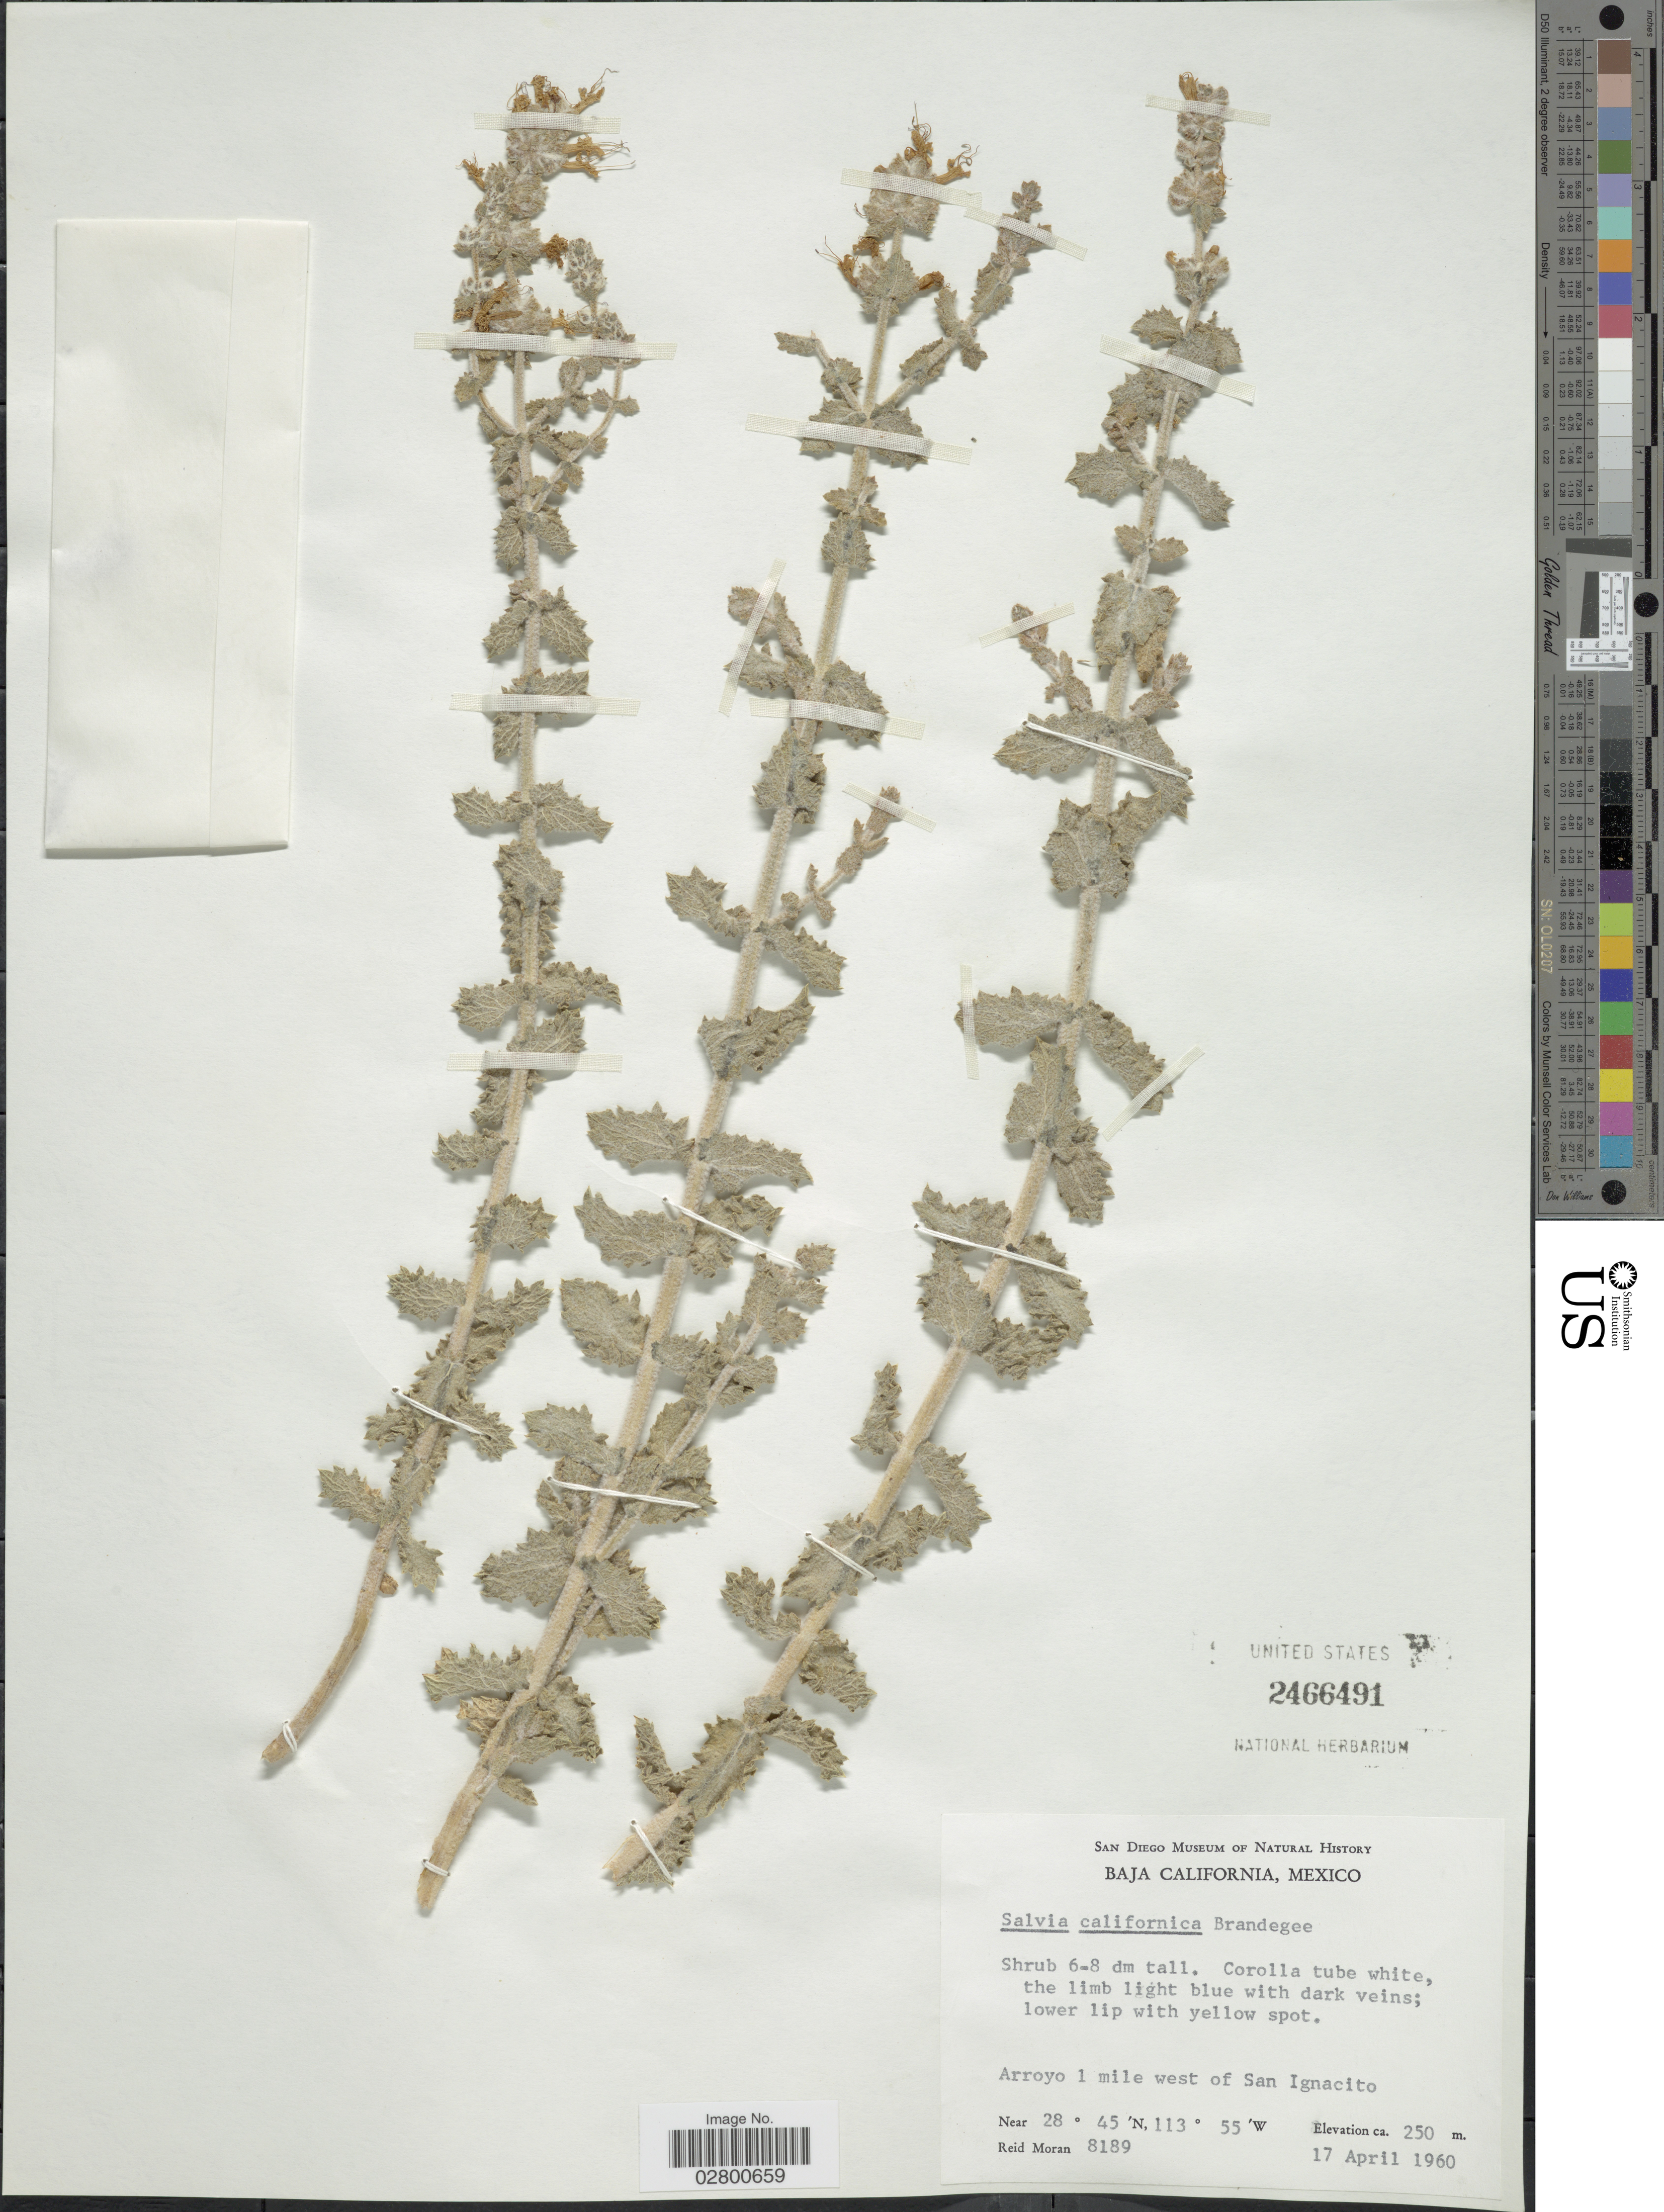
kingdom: Plantae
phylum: Tracheophyta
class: Magnoliopsida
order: Lamiales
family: Lamiaceae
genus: Salvia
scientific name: Salvia californica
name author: Brandegee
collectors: R. V. Moran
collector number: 8189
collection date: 1960-04-17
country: Mexico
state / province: Baja California Norte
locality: Arroyo 1 mile west of San Ignacito.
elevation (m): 250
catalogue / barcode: US 2466491